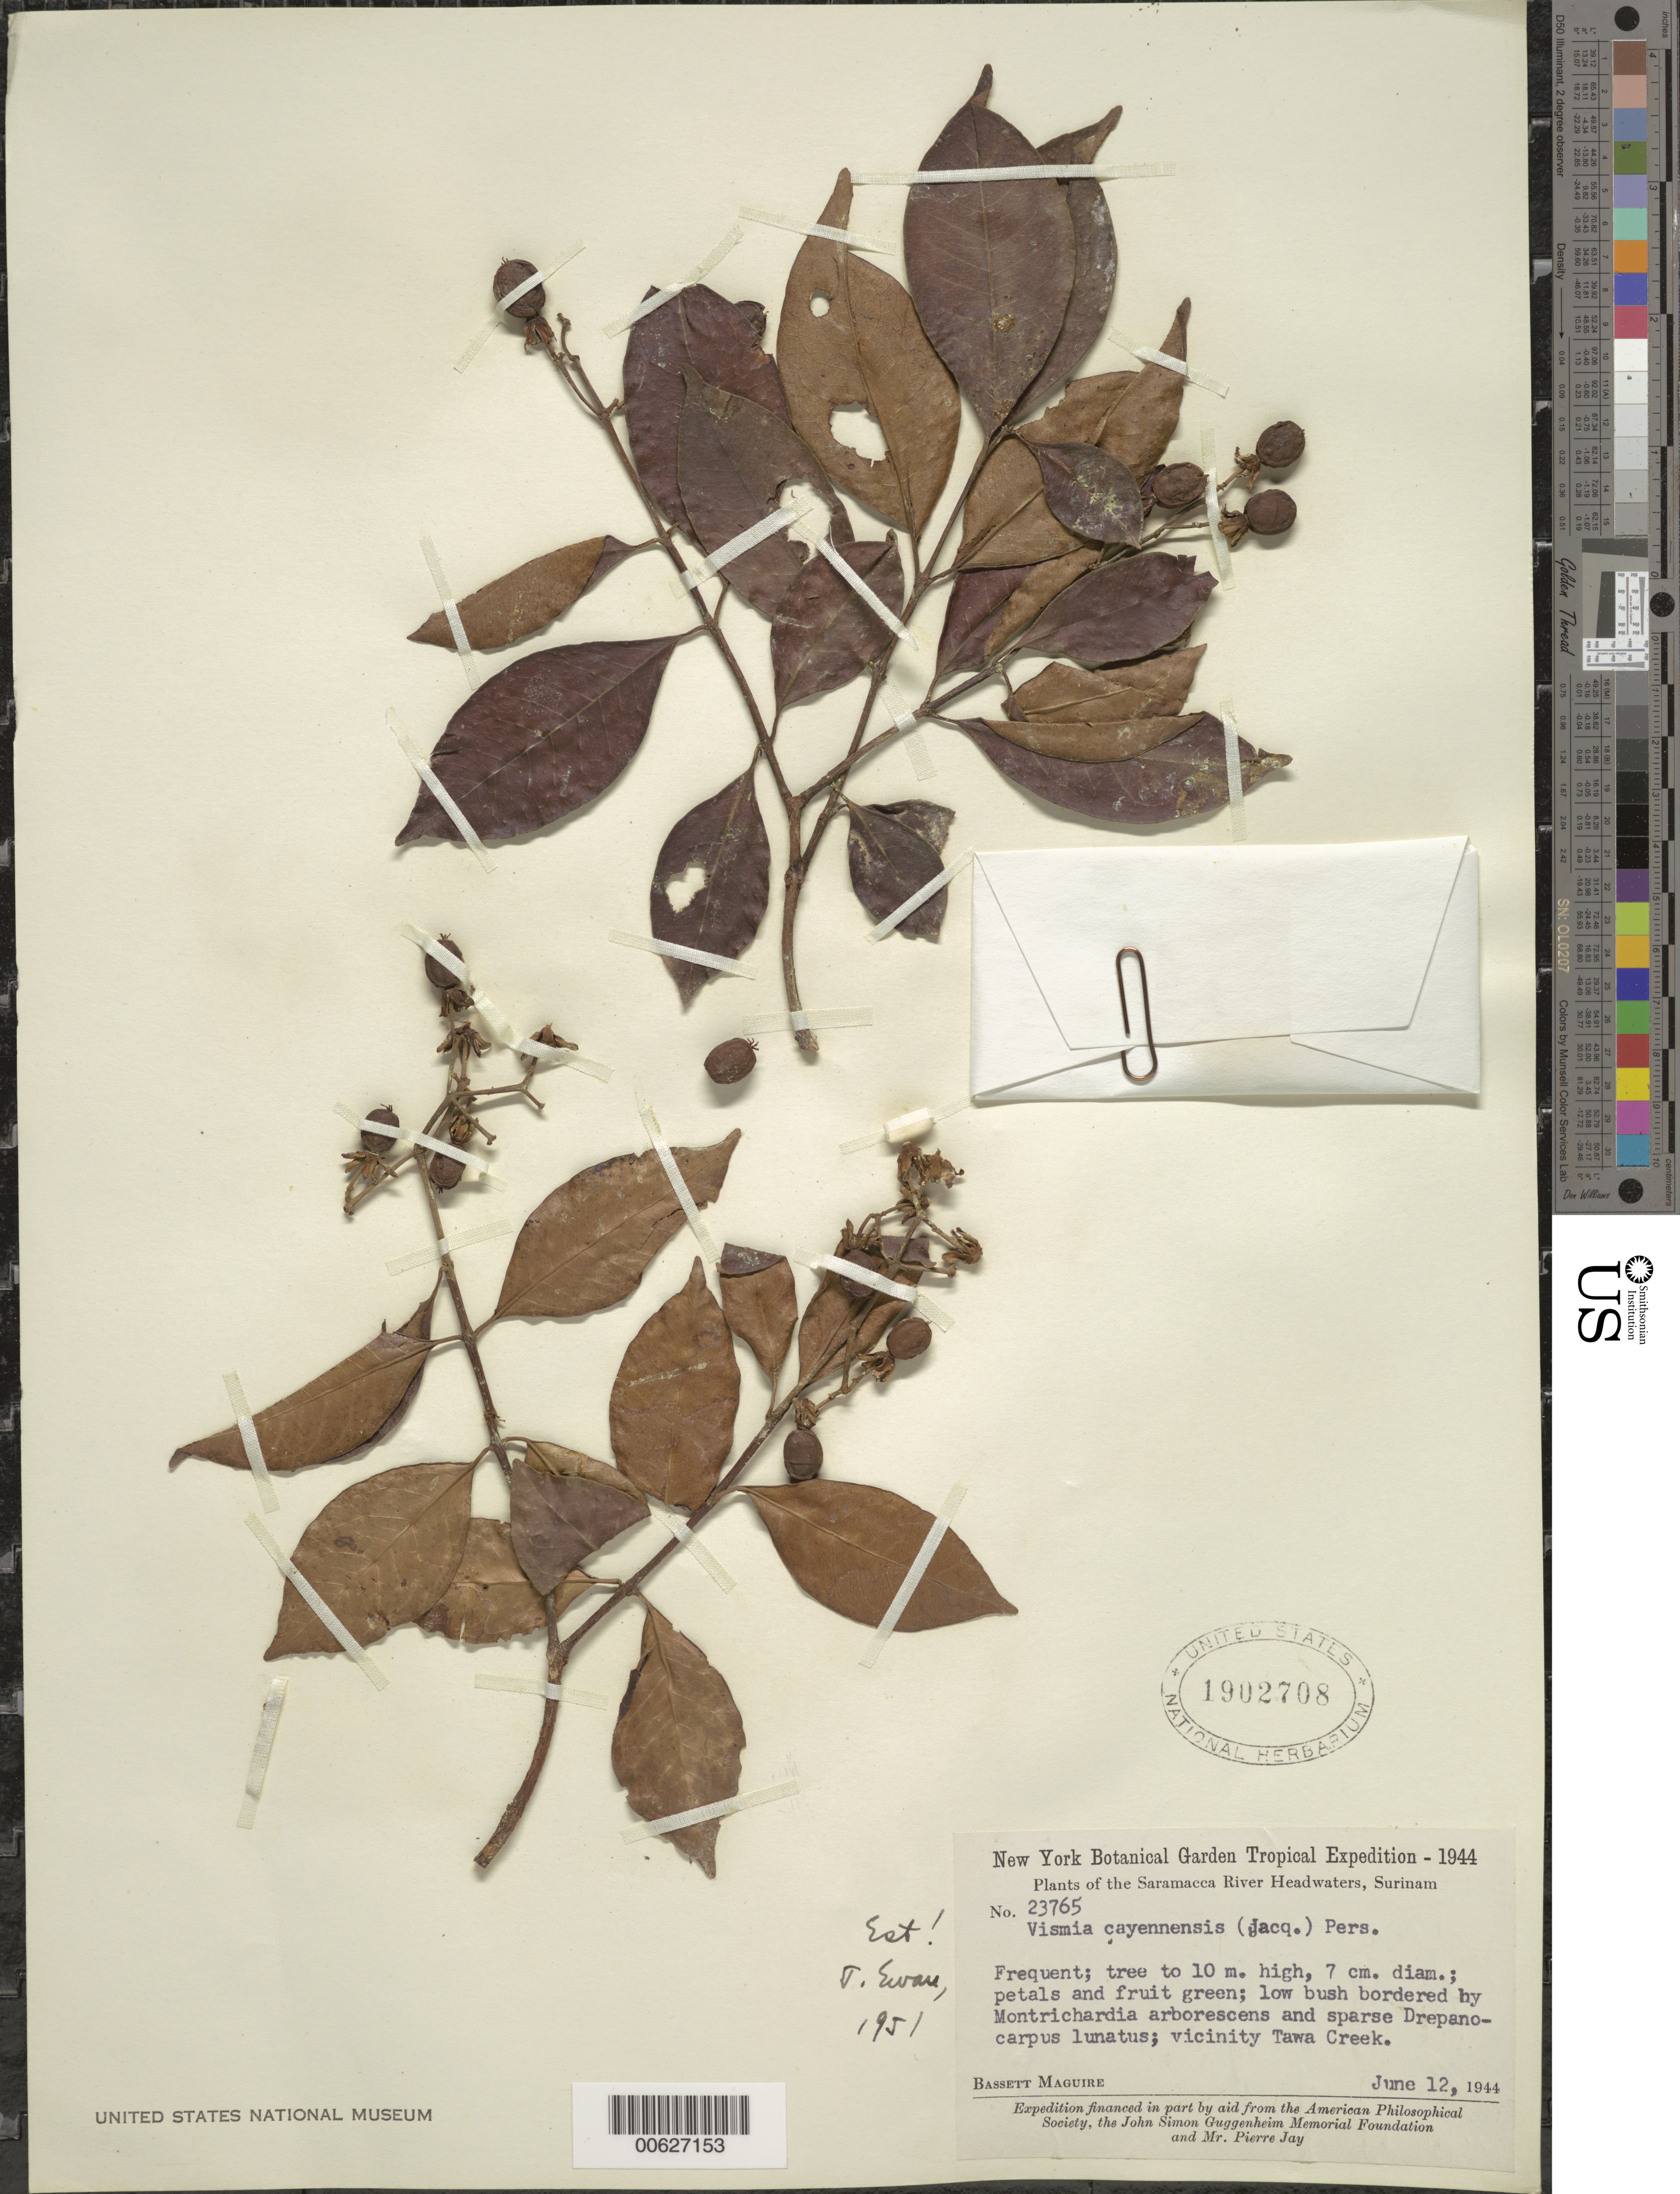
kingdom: Plantae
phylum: Tracheophyta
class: Magnoliopsida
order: Malpighiales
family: Hypericaceae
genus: Vismia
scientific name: Vismia cayennensis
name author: (Jacq.) Pers.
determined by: Ewan, J. A.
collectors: B. Maguire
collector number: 23765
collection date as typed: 12-Jun-44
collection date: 1944-06-12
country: Suriname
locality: Tawa Creek vic., Lower Saramacca River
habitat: Low bush bordered by Montrochardia arborescens and sparse Drepanocarpus lunatus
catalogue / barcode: US 1902708